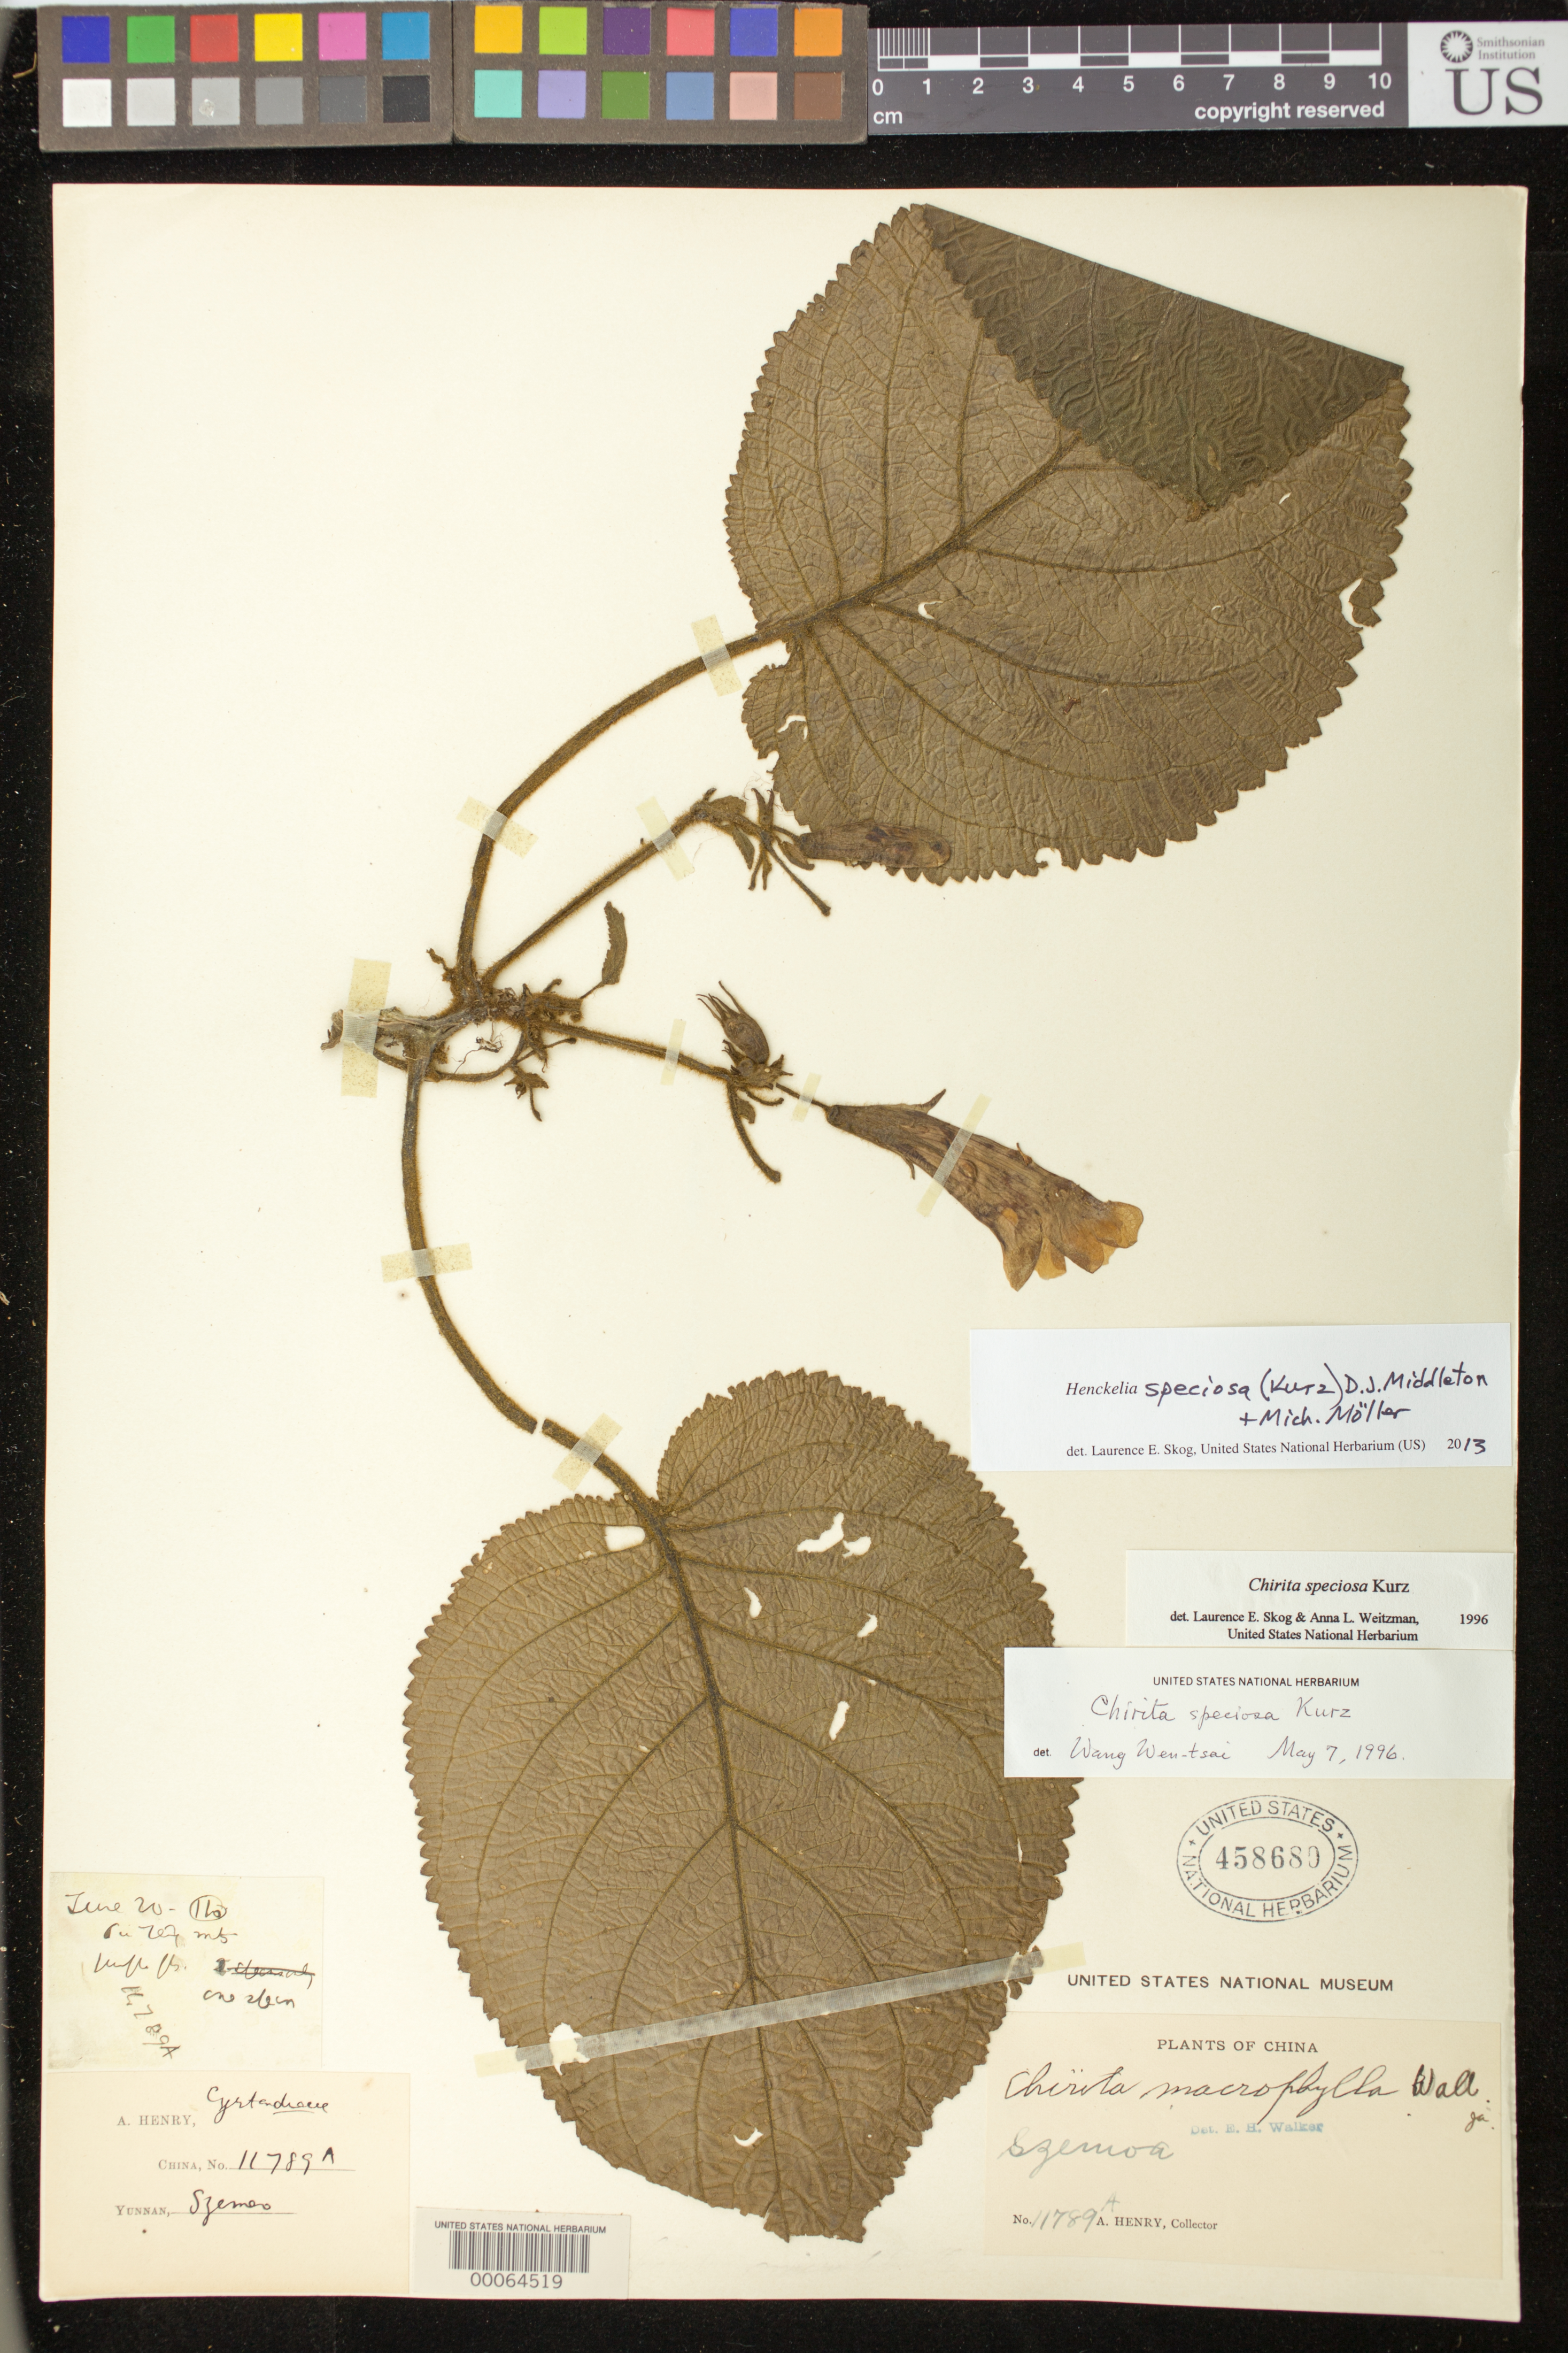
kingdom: Plantae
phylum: Tracheophyta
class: Magnoliopsida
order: Lamiales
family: Gesneriaceae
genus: Henckelia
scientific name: Henckelia speciosa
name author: (Kurz) D.J. Middleton & Mich. Möller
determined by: Skog, Laurence E.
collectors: A. Henry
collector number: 11789 A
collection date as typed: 20 Jun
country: China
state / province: Yunnan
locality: Szemoa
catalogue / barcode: US 458680